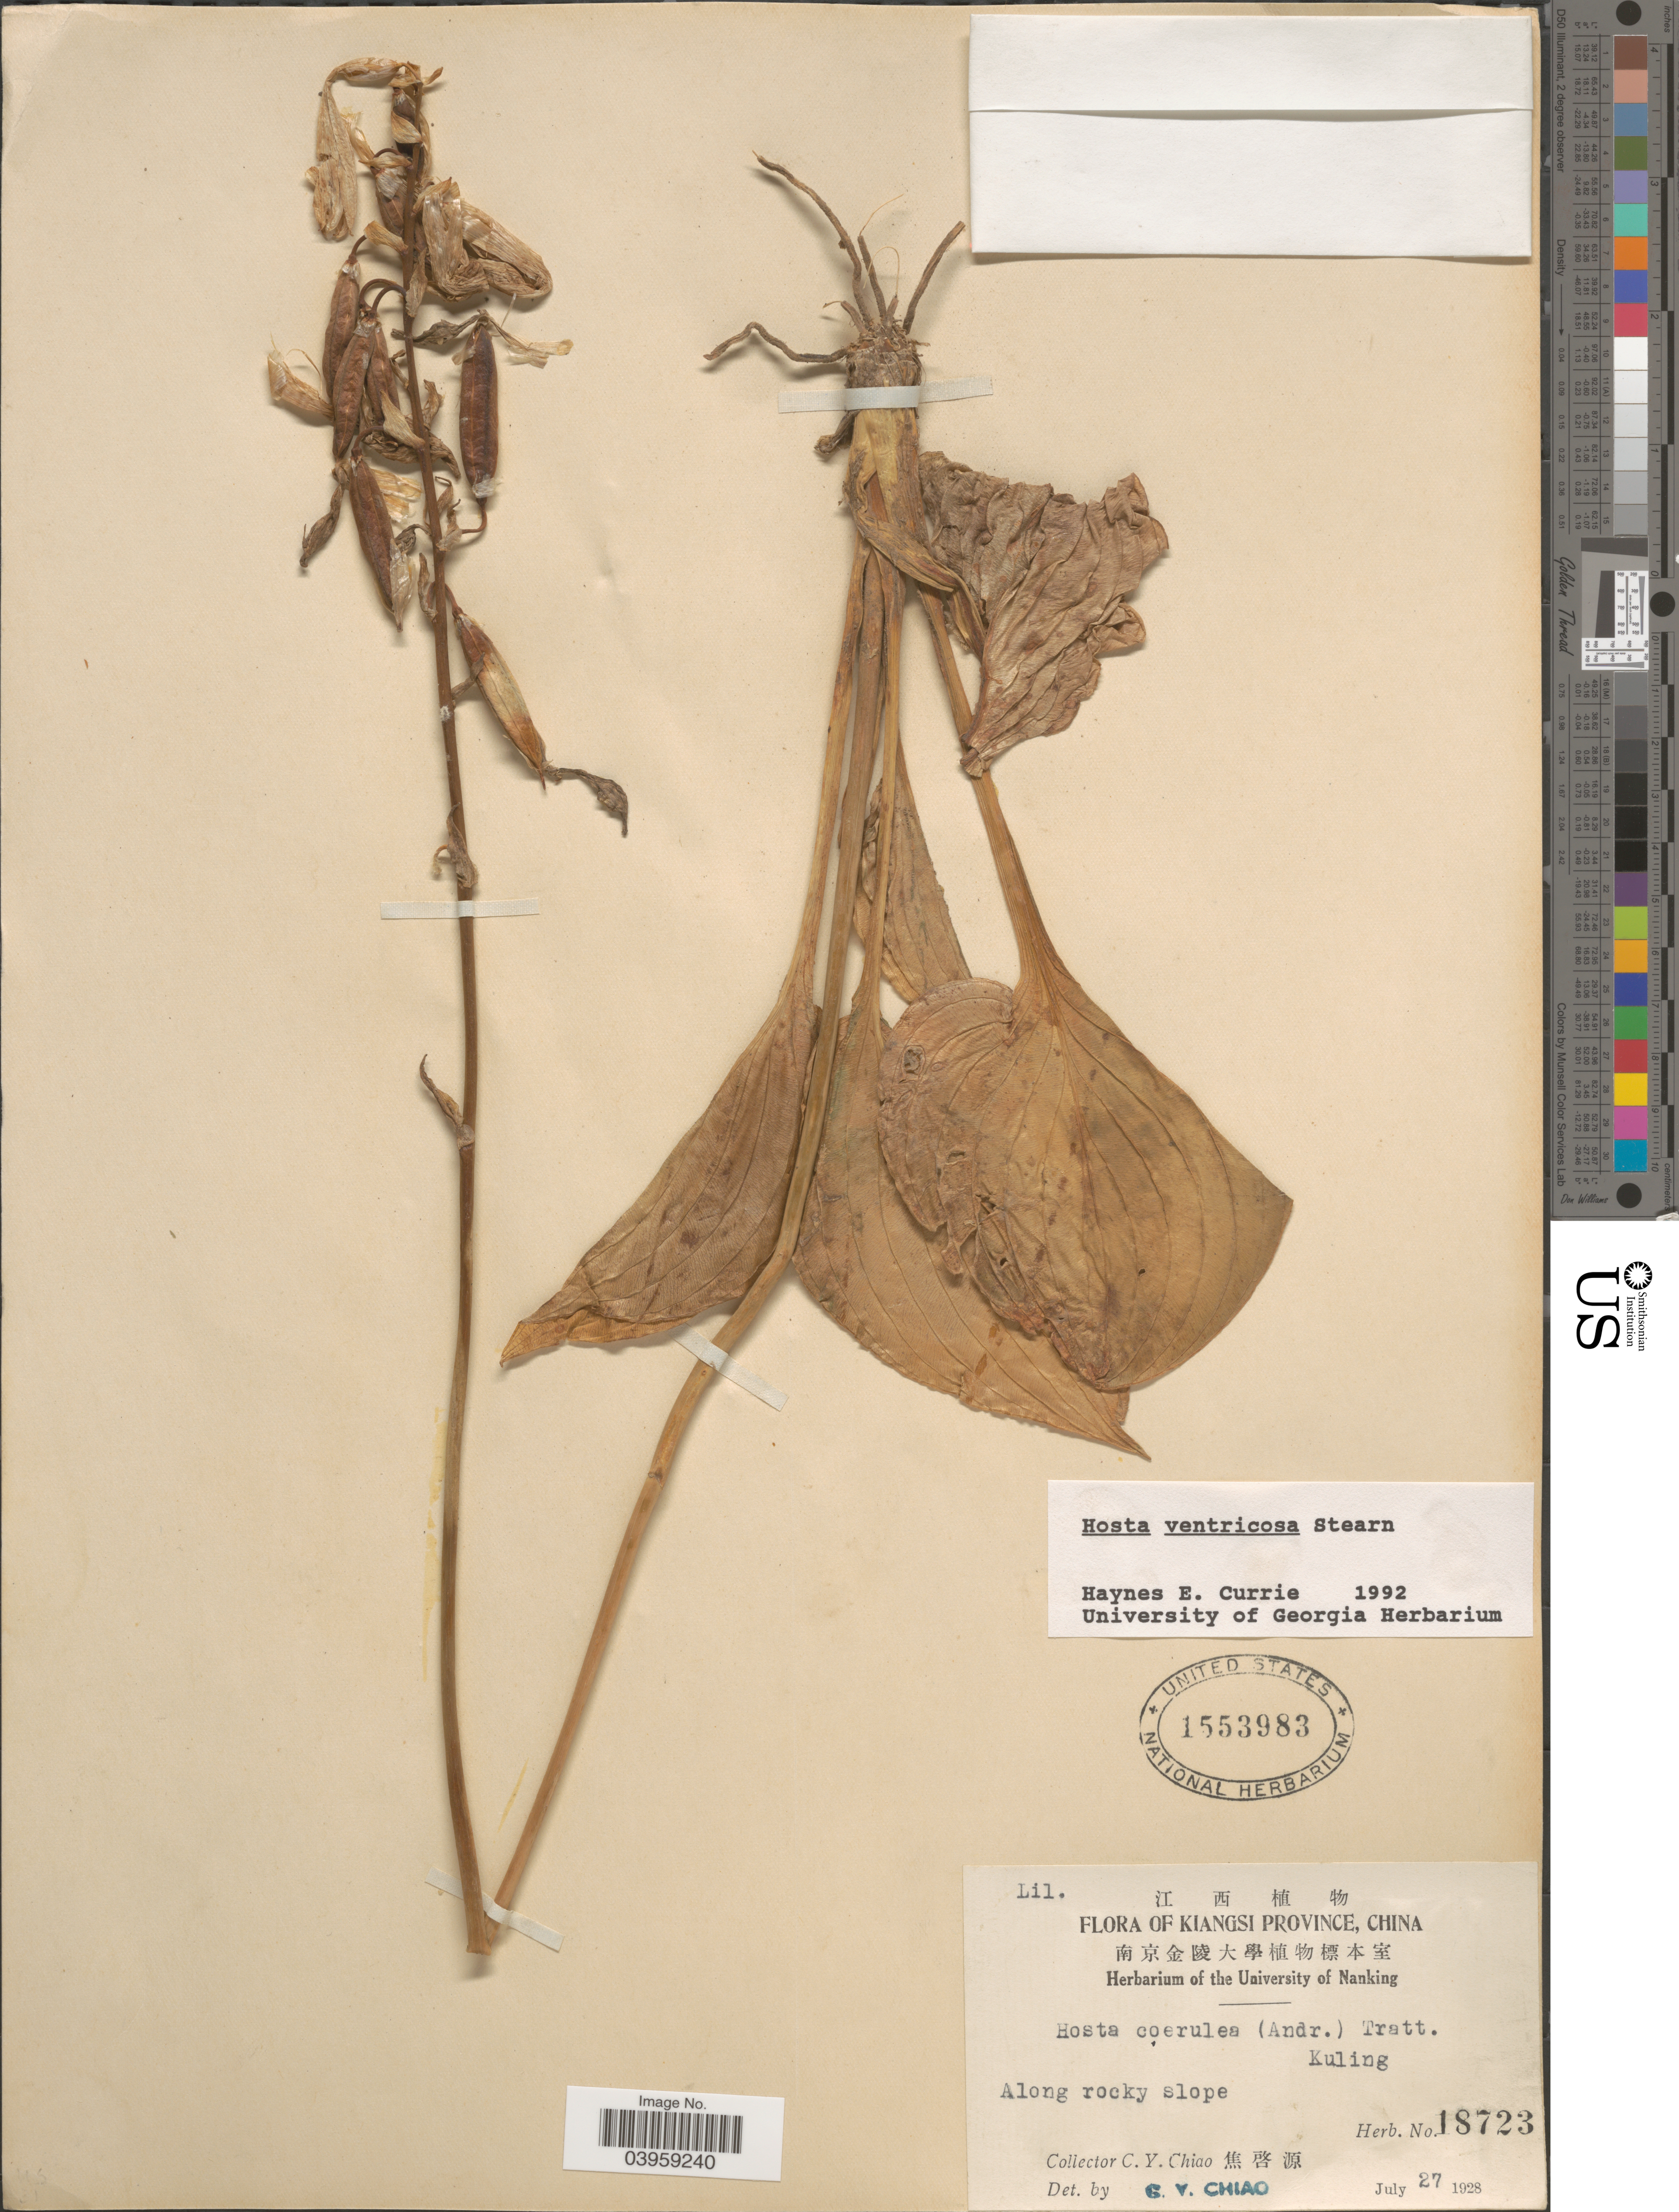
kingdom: Plantae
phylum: Tracheophyta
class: Liliopsida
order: Asparagales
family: Asparagaceae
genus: Hosta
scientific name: Hosta ventricosa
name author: Stearn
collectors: C. Y. Chiao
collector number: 18723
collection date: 1928-07-27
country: China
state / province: Jiangxi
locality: Kiangsi Province. Kuling.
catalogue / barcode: US 1553983